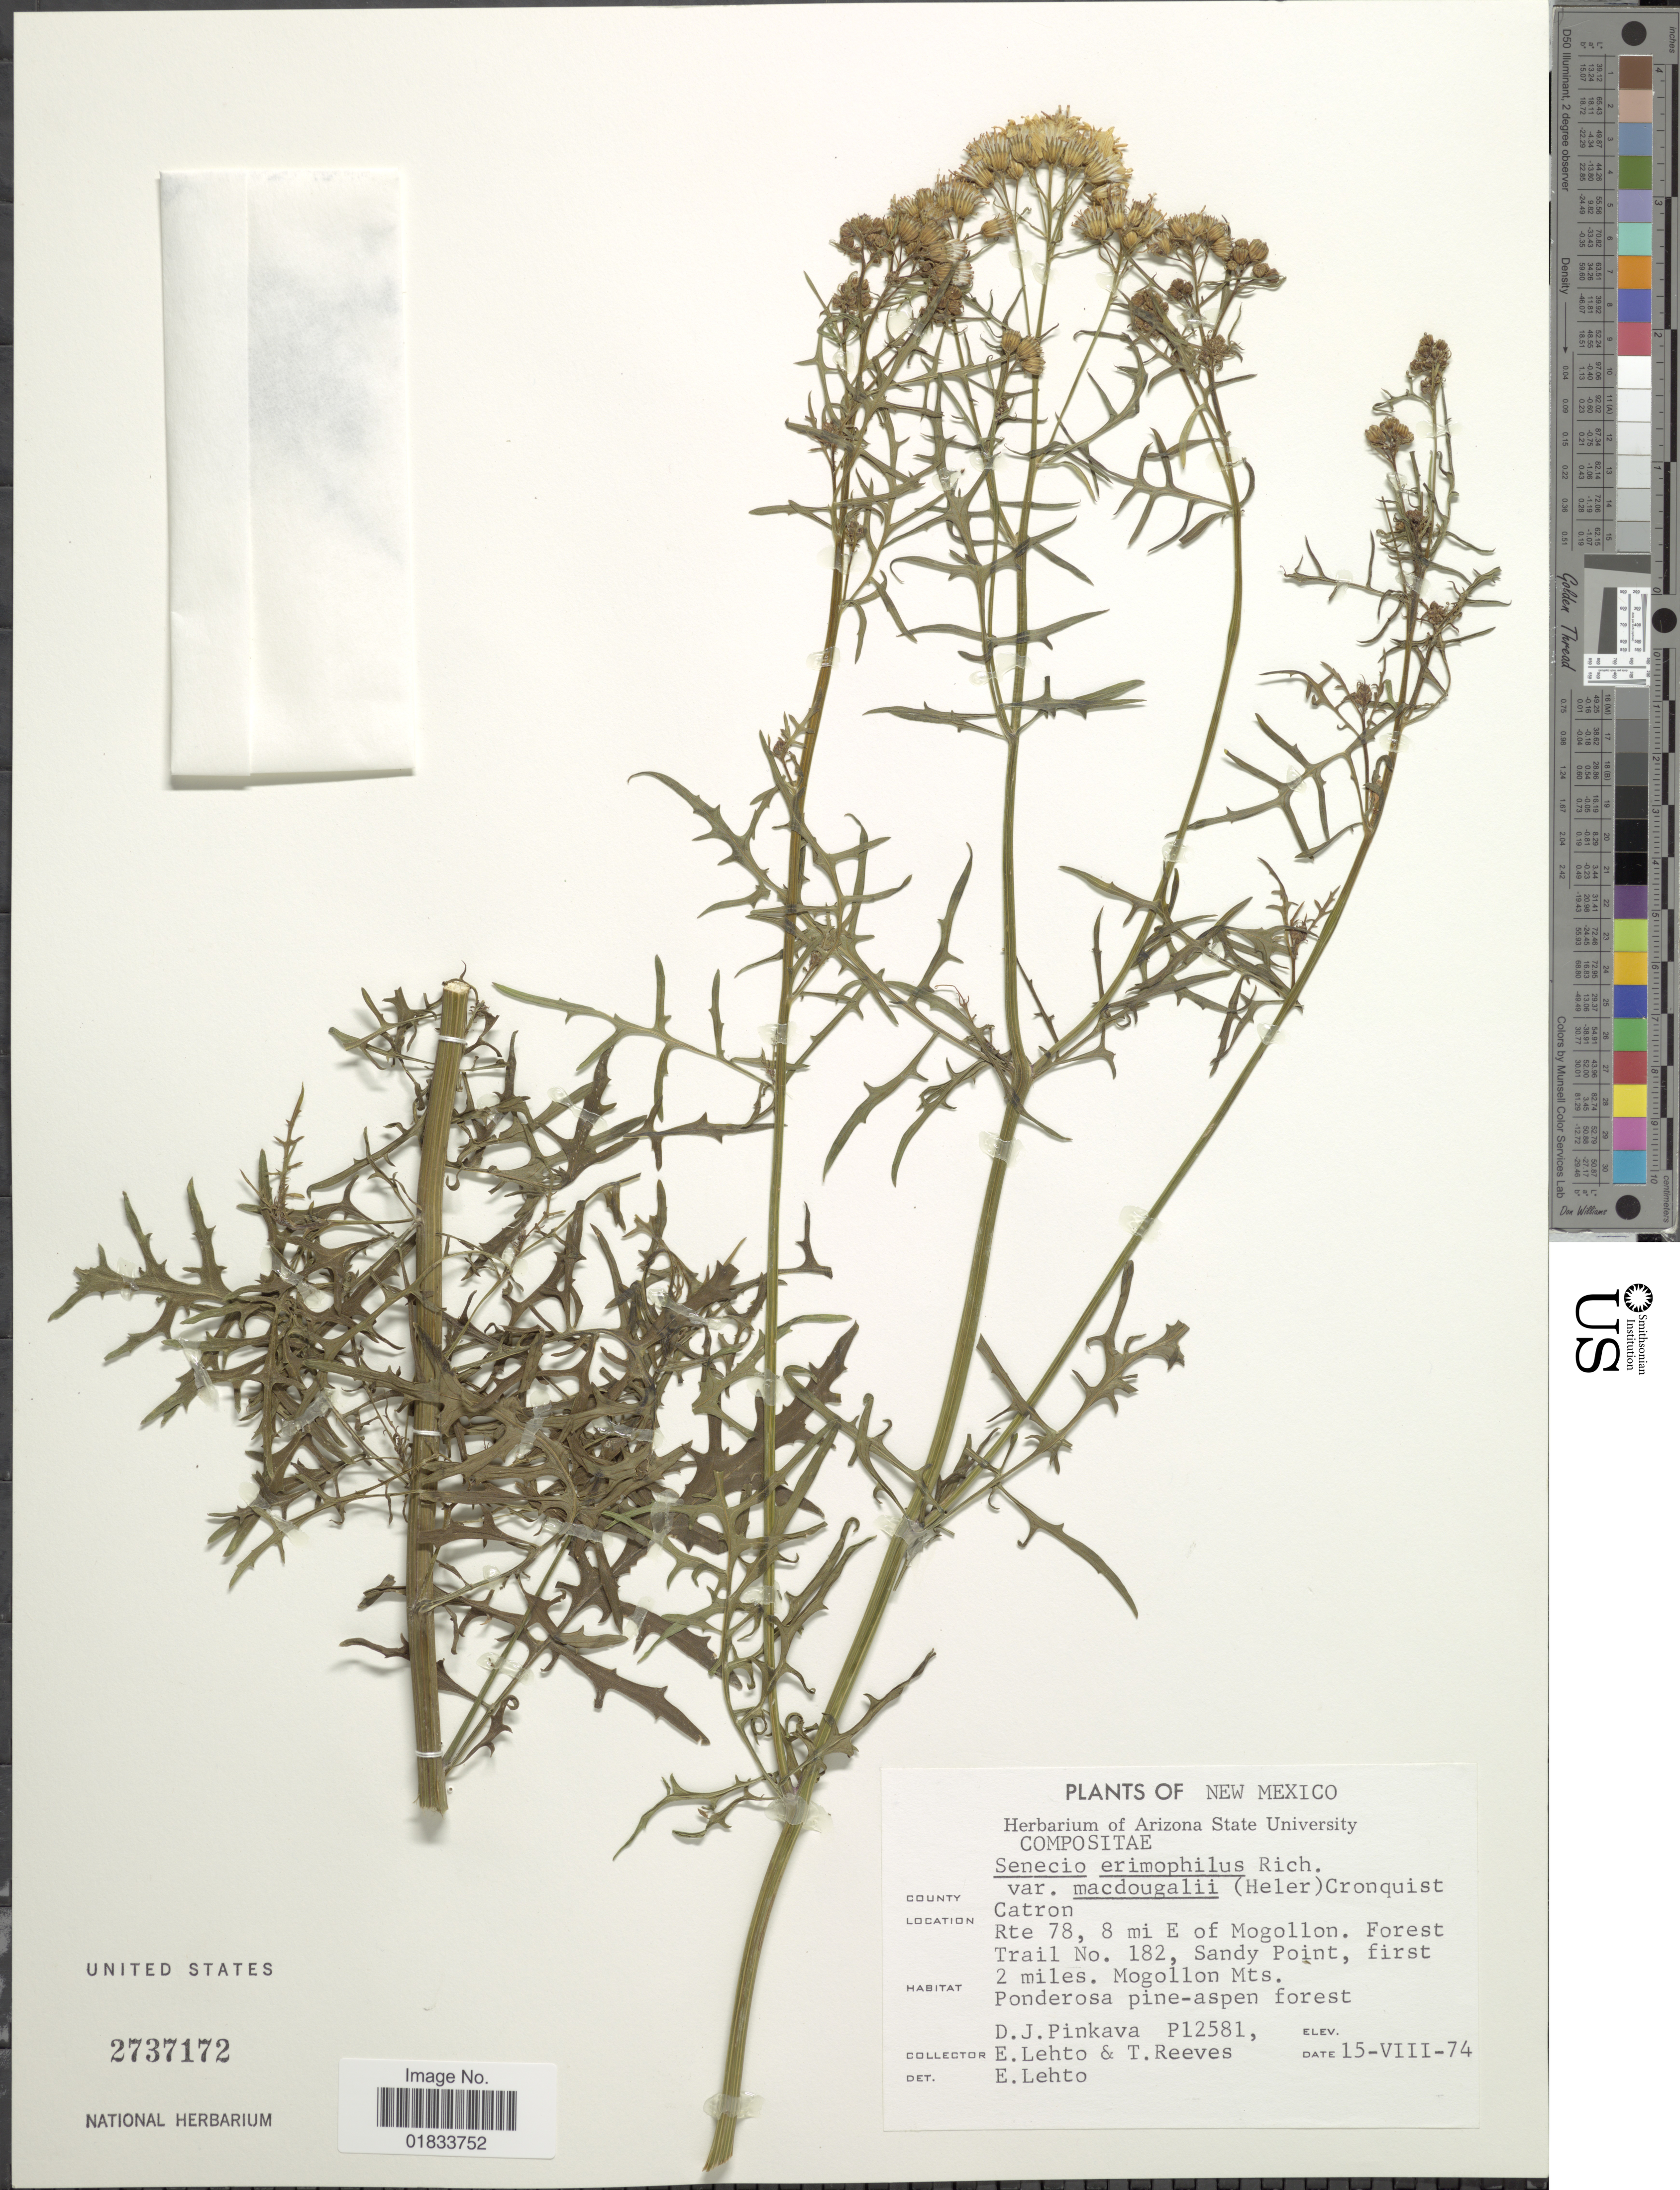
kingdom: Plantae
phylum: Tracheophyta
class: Magnoliopsida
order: Asterales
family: Asteraceae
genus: Senecio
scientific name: Senecio eremophilus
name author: Richardson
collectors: D. J. Pinkava, E. Lehto & T. Reeves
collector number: P12581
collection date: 1974-08-15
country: United States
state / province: New Mexico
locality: Catron Co., Rte 78, 8 mi E of Mogollon. Forest Trail No. 182, Sandy Point, first 2 miles. Mongollon Mts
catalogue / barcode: US 2737172